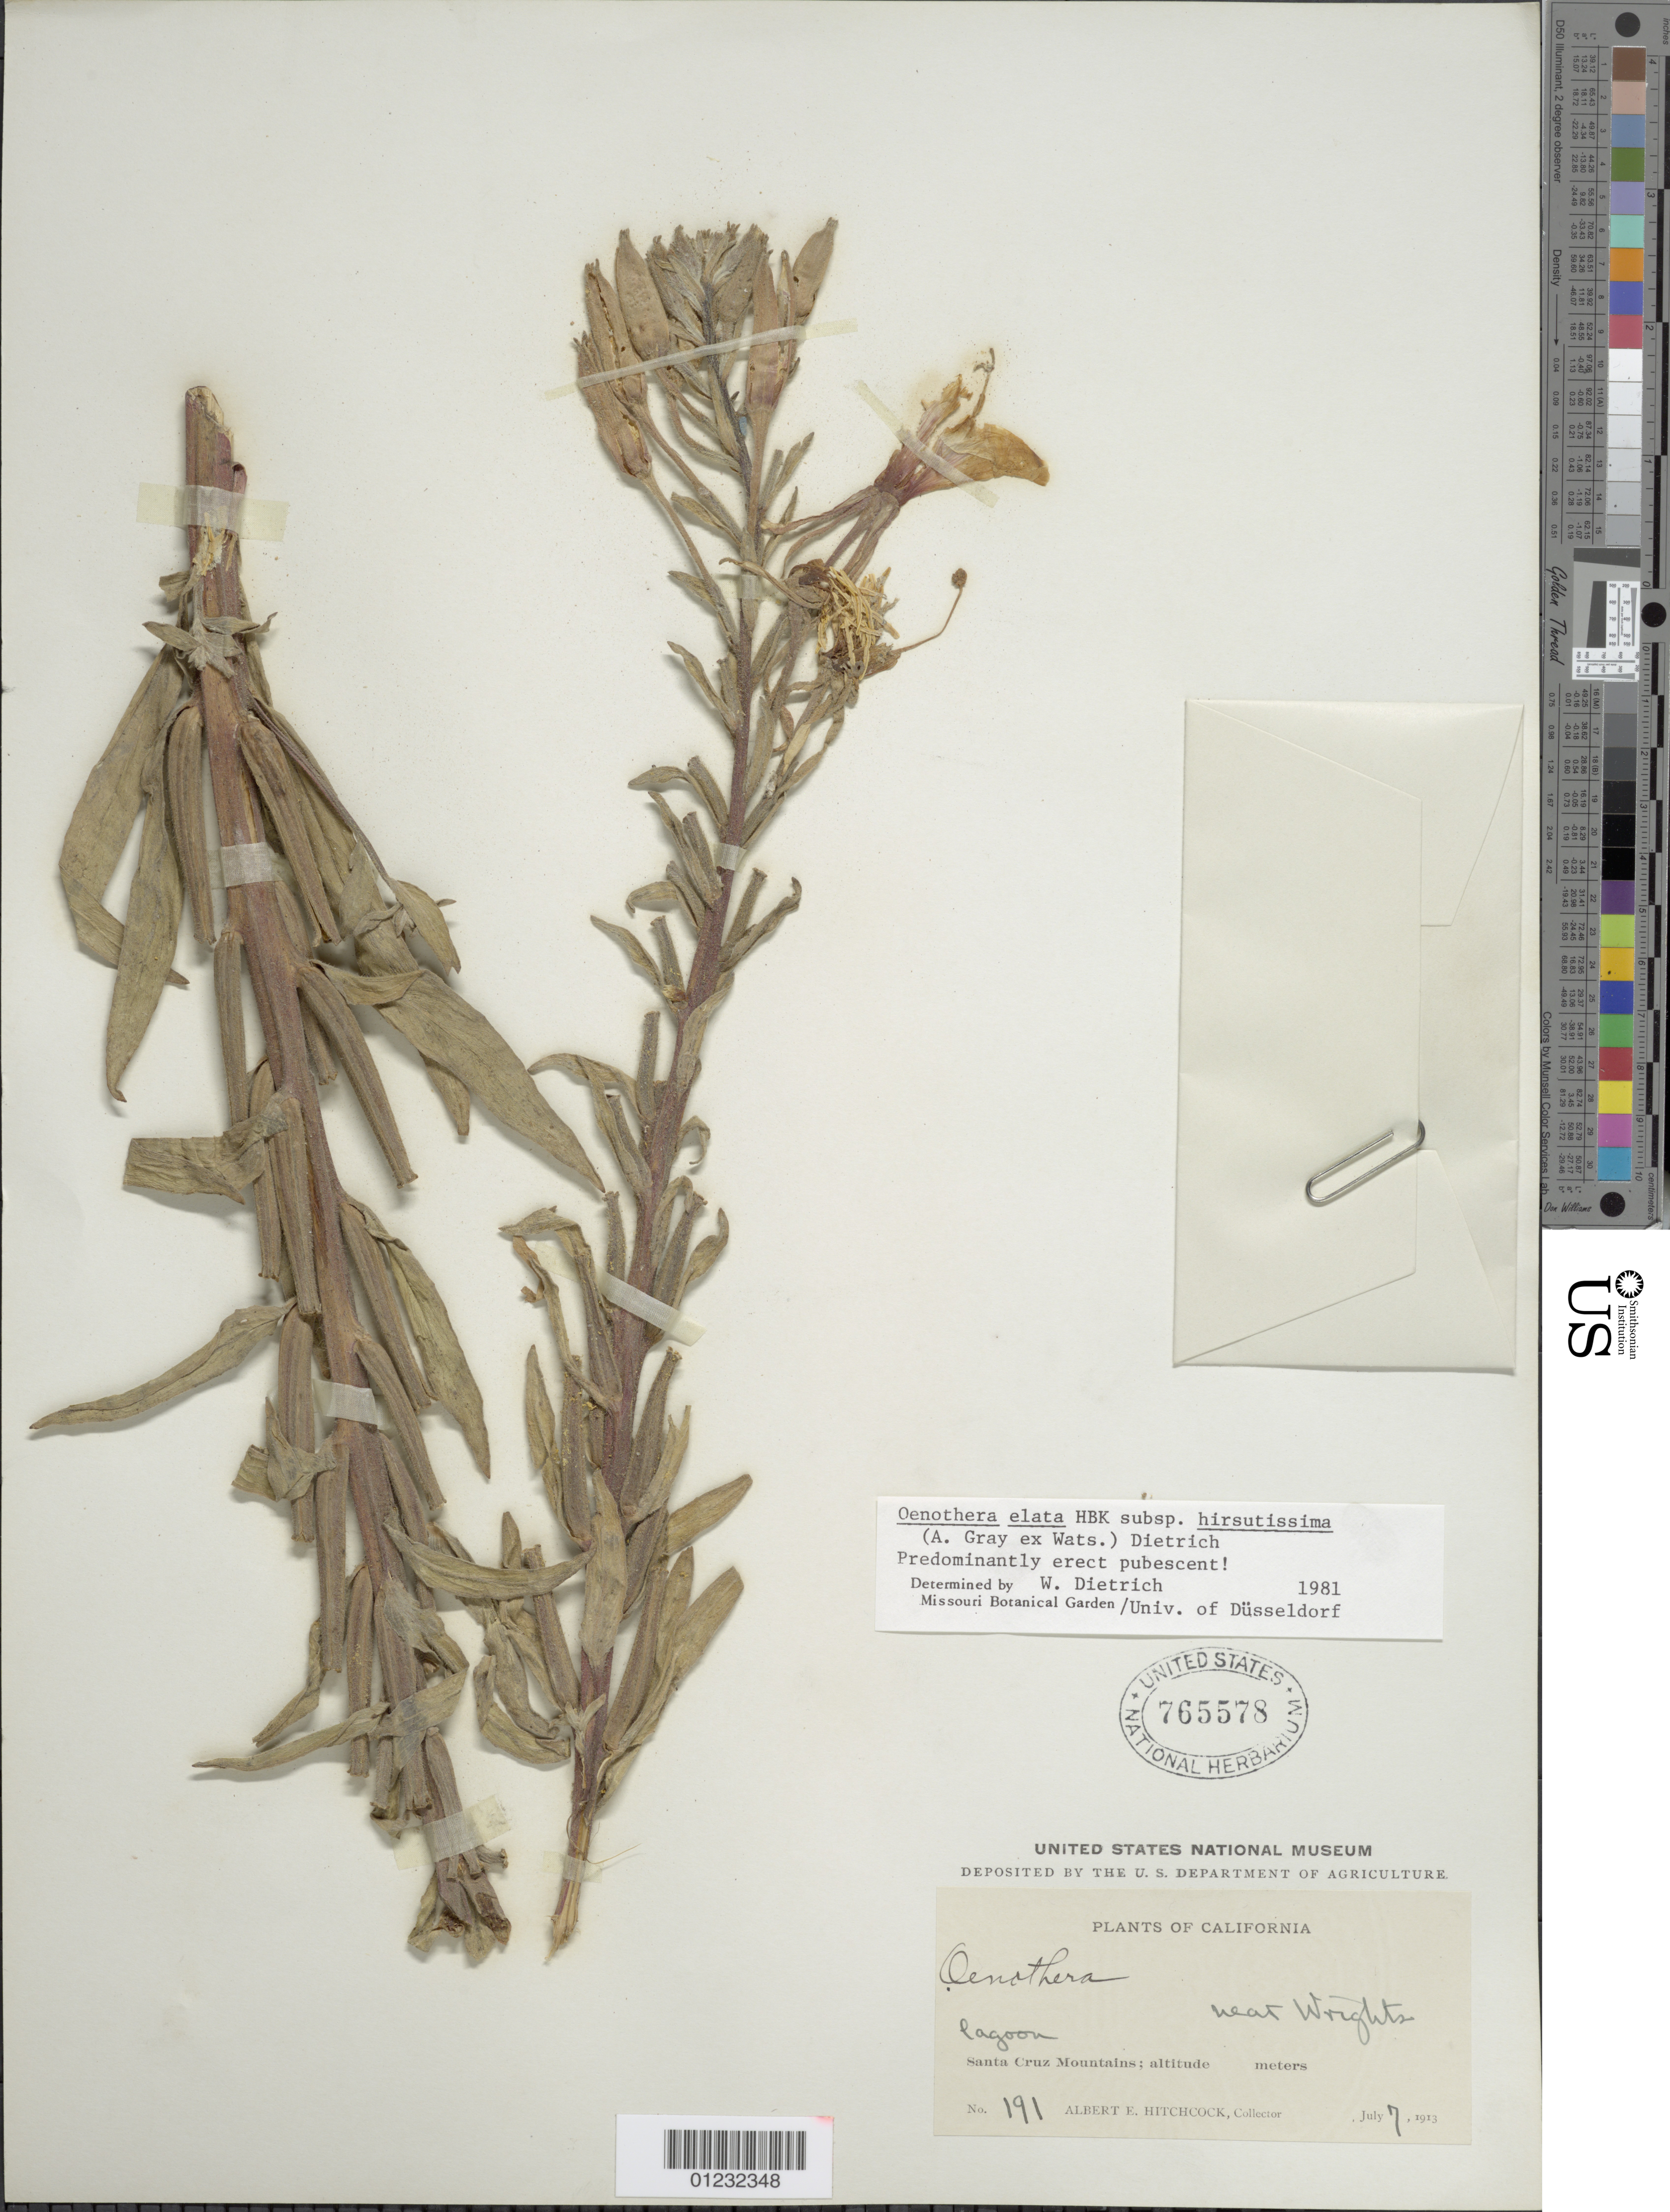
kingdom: Plantae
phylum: Tracheophyta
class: Magnoliopsida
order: Myrtales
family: Onagraceae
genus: Oenothera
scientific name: Oenothera elata subsp. hirsutissima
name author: (A. Gray ex S. Watson) W. Dietr.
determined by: Dietrich, W.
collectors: A. S. Hitchcock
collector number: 191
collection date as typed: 07 Jul 1913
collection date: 1913-07-07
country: United States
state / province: California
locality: Near Wrights, Santa Cruz Mountains.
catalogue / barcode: US 765578